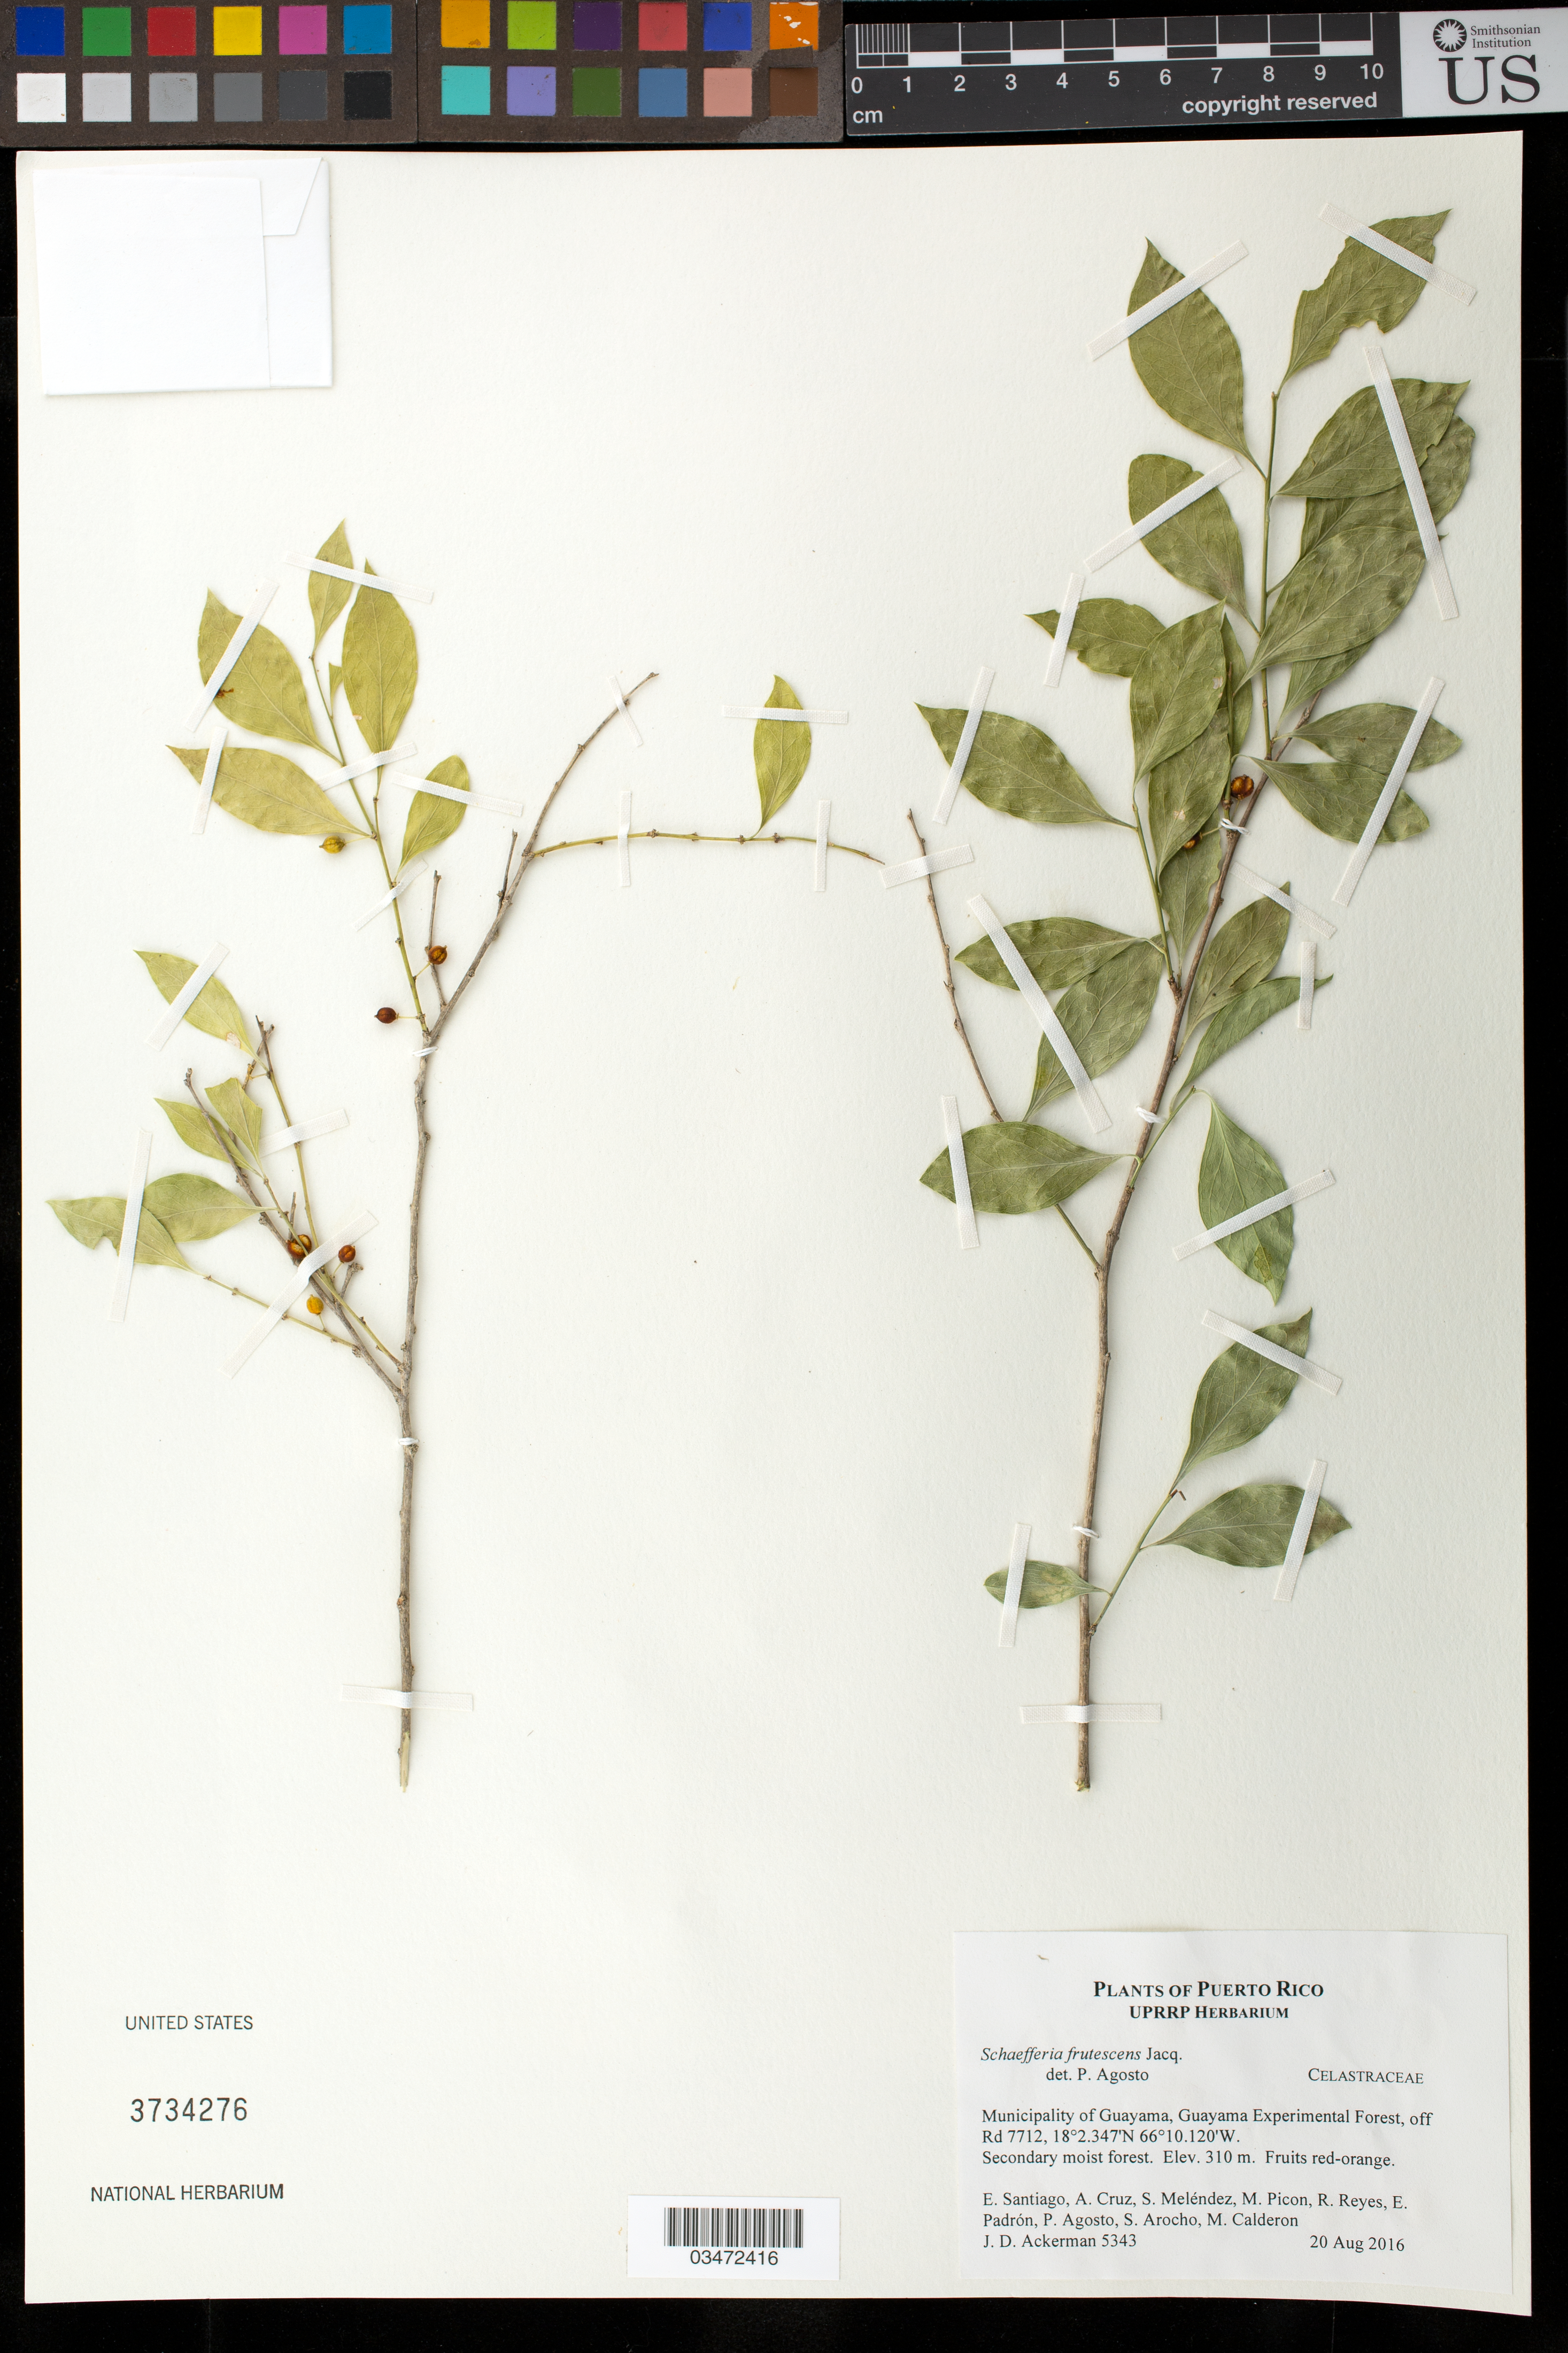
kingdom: Plantae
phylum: Tracheophyta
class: Magnoliopsida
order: Celastrales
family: Celastraceae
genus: Schaefferia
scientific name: Schaefferia frutescens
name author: Jacq.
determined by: Agosto, P.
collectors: E. Santiago, A. Cruz, M. Melendez, M. Picon, R. Reyes, E. Padrón, P. Agosto, S. Arocho, M. Calderon & J. D. Ackerman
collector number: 5343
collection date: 2016-08-20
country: Puerto Rico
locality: Mun. Guayama, Guayama Experimental Forest, off Rd 7712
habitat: Secondary moist forest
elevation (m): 310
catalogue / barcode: US 3734276